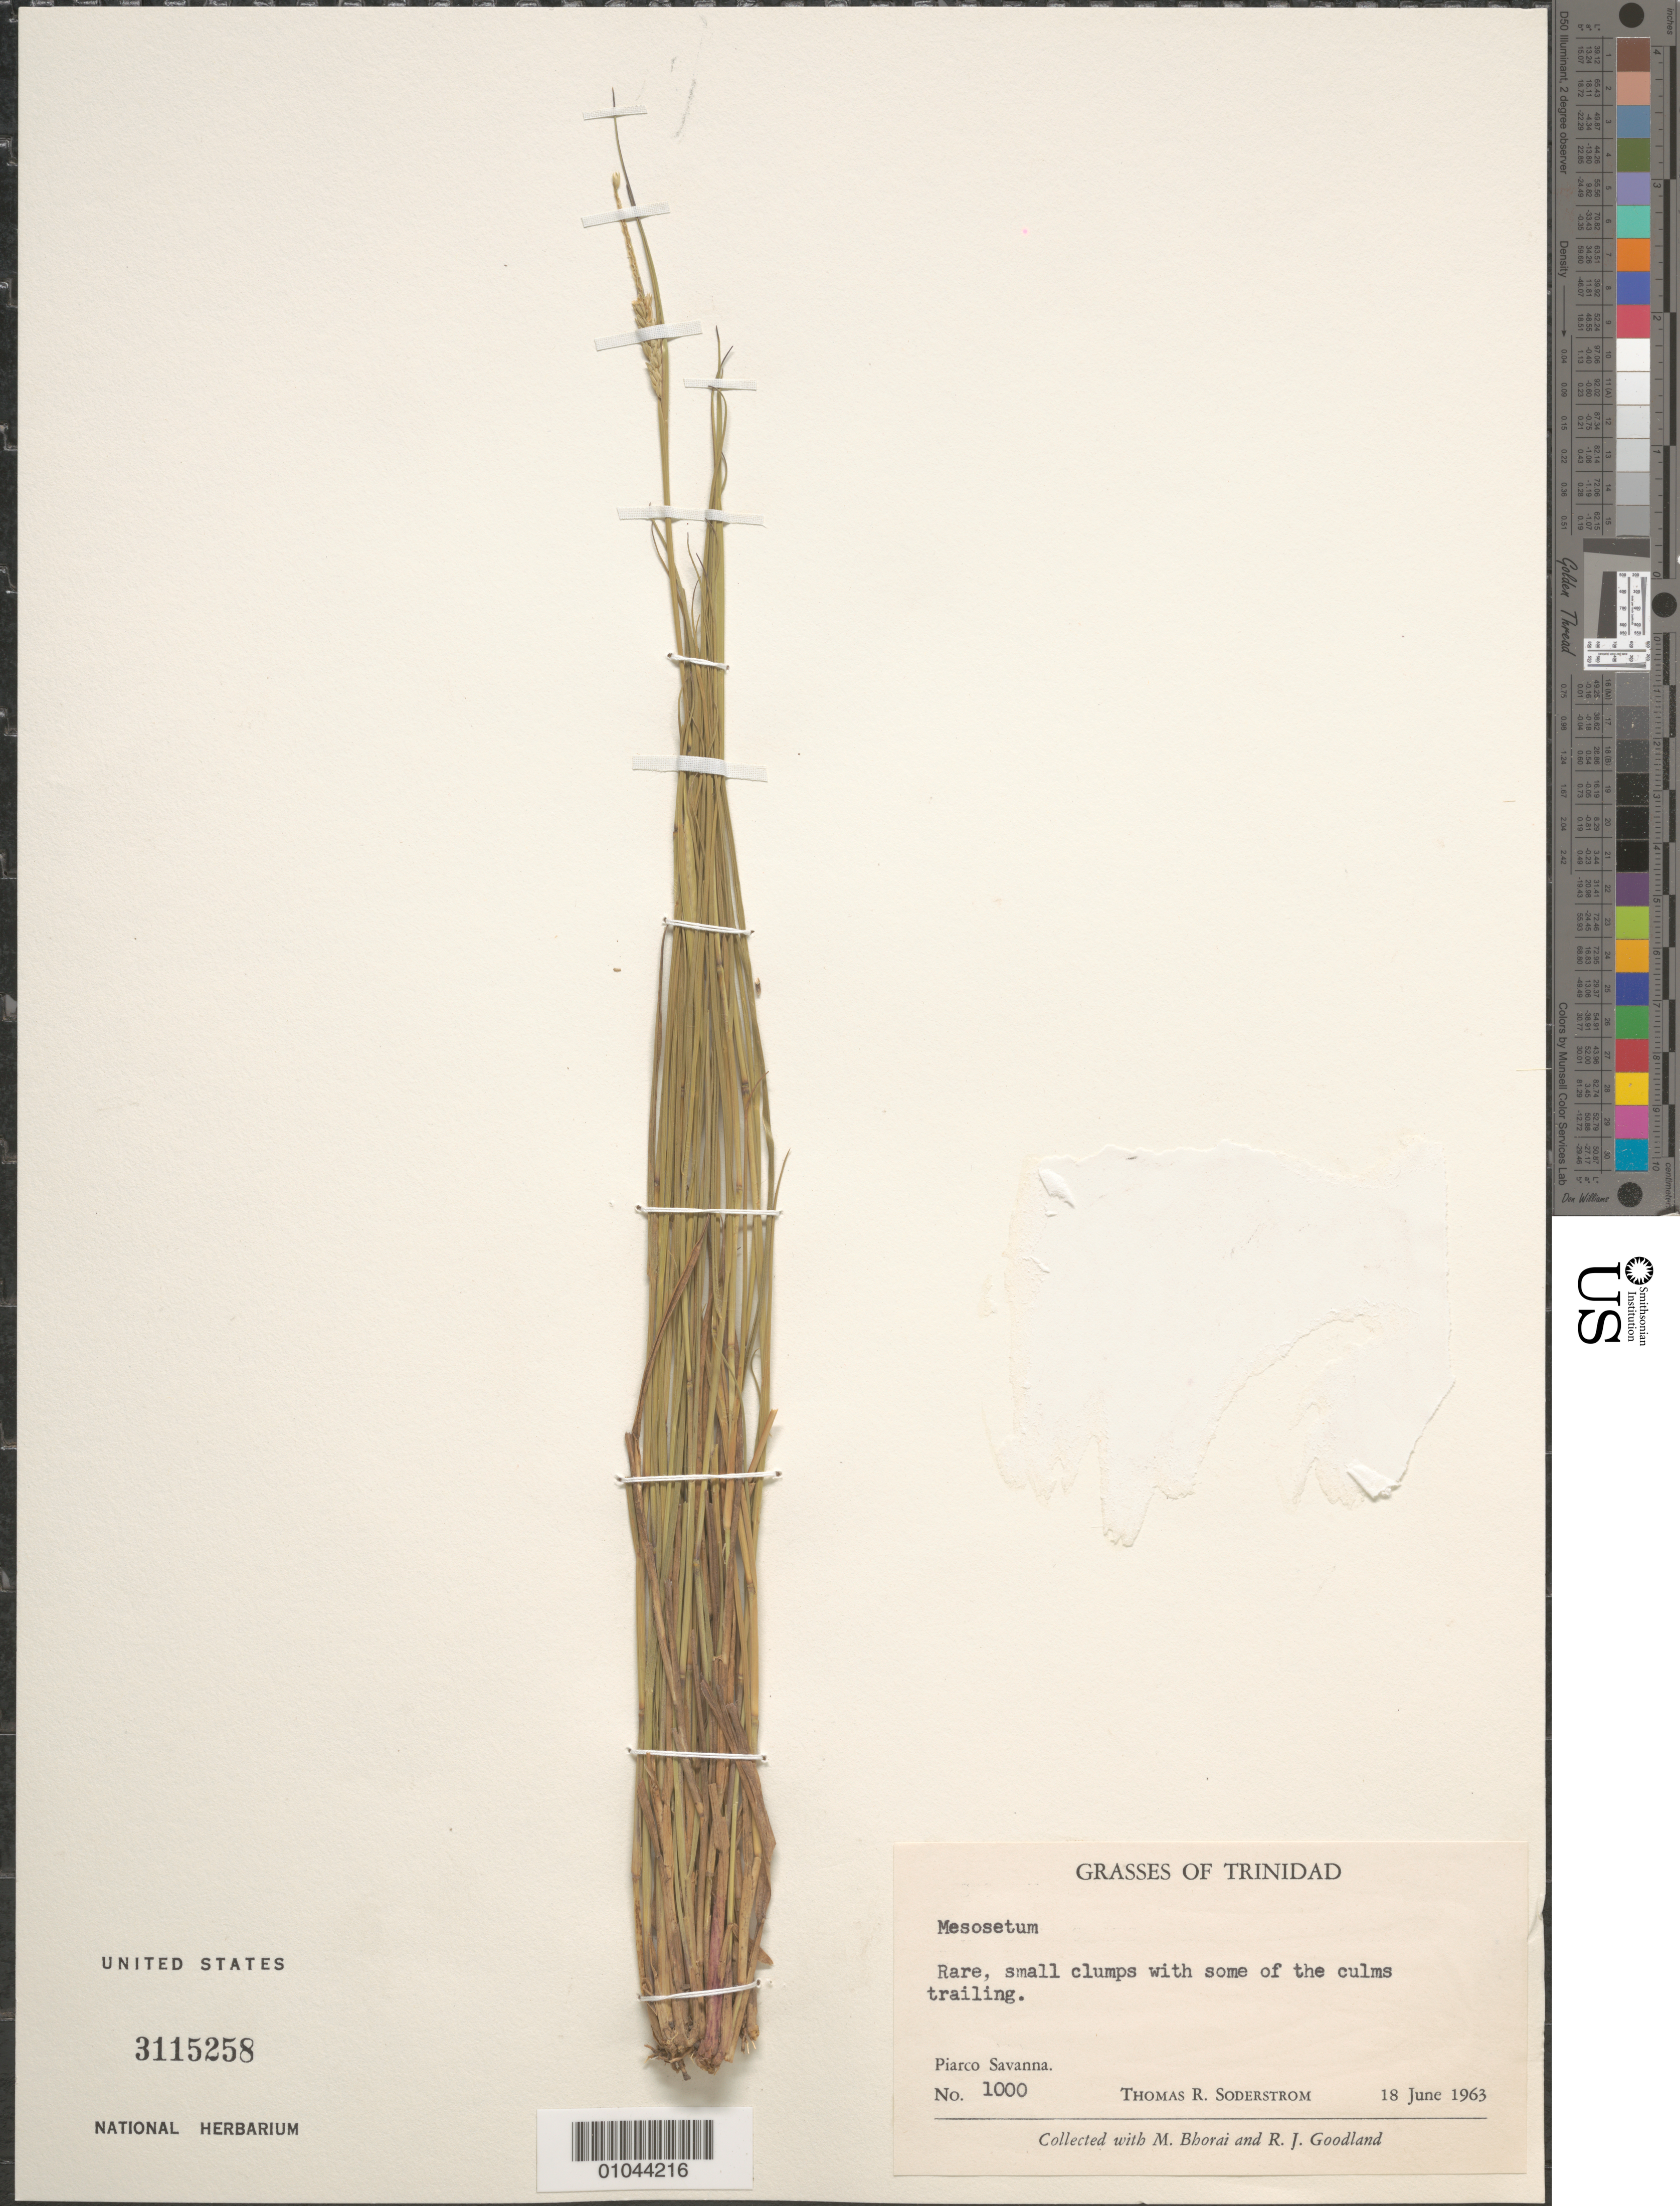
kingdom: Plantae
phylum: Tracheophyta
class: Liliopsida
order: Poales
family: Poaceae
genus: Mesosetum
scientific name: Mesosetum loliiforme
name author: (Hochst. ex Steud.) Chase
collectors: T. R. Soderstrom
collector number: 1000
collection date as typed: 18 Jun 1963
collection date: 1963-06-18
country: Trinidad and Tobago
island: Trinidad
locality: Piarco Savanna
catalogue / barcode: US 3115258